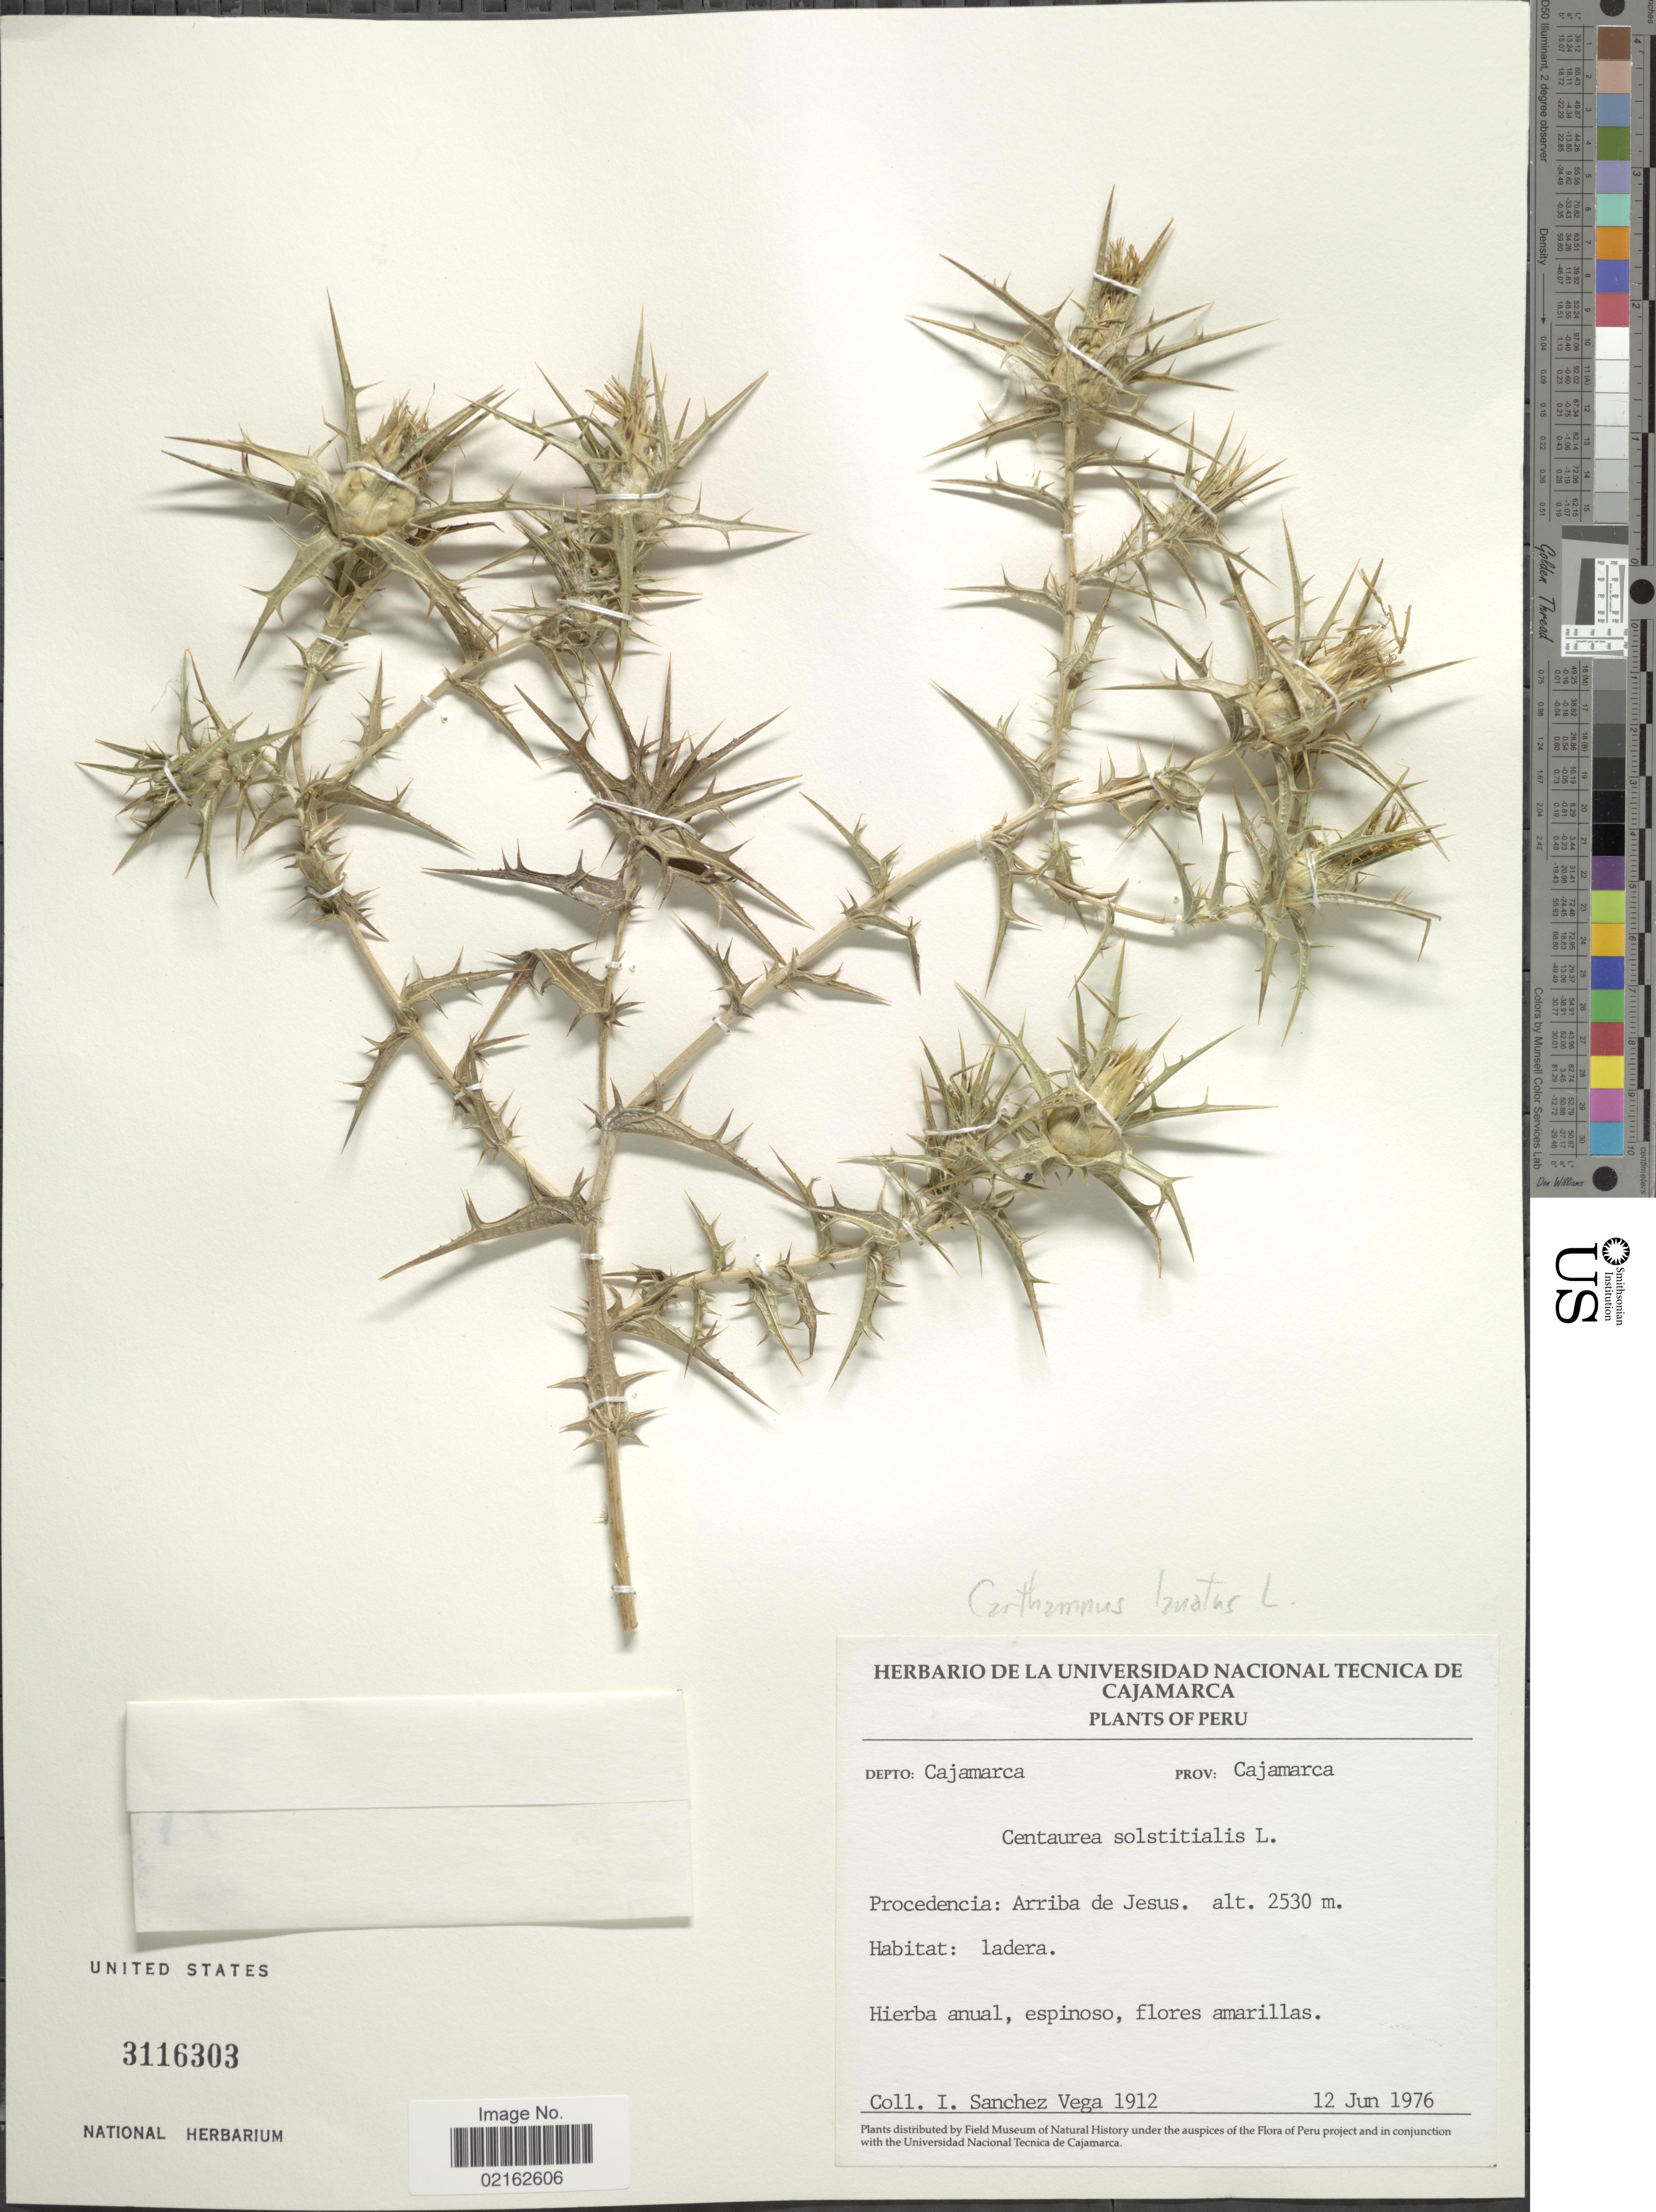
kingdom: Plantae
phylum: Tracheophyta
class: Magnoliopsida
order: Asterales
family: Asteraceae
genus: Carthamus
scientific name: Carthamus lanatus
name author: L.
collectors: I. Sánchez Vega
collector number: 1912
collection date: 1976-06-12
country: Peru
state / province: Cajamarca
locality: Prov. Cajamarca, Arriba de Jesus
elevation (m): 2530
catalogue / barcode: US 3116303